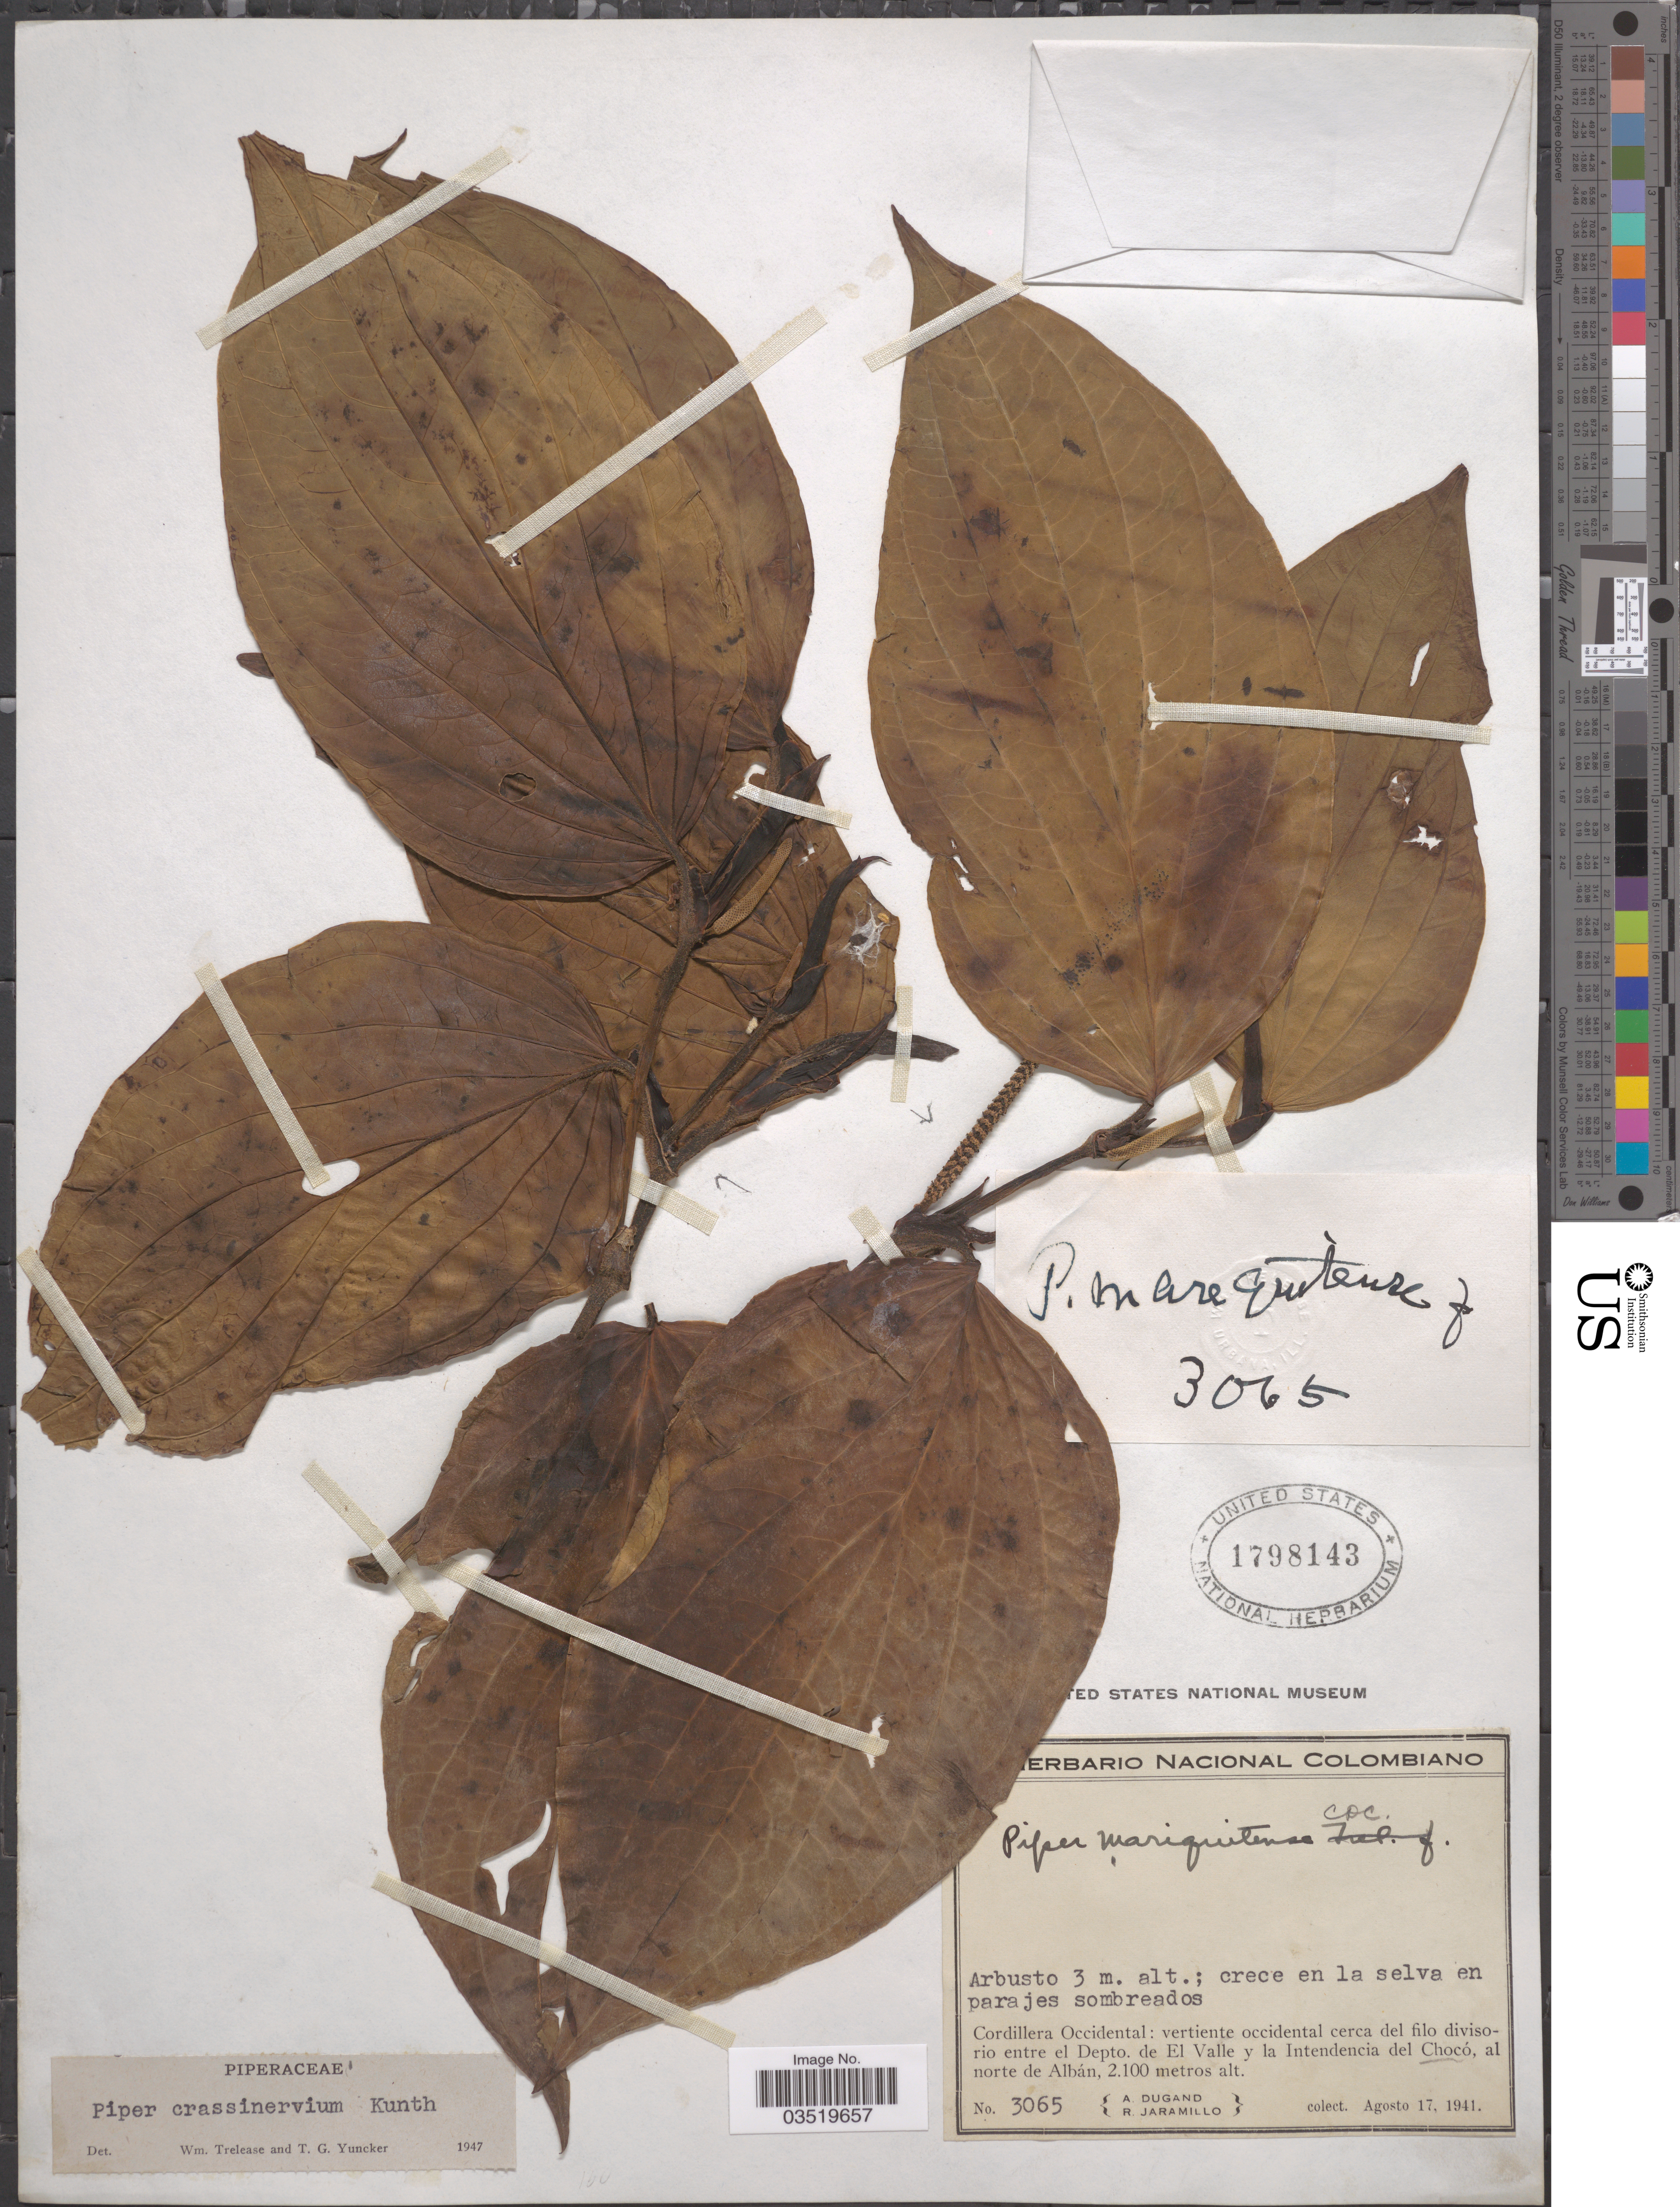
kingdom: Plantae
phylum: Tracheophyta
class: Magnoliopsida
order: Piperales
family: Piperaceae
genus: Piper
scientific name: Piper crassinervium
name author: Kunth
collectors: A. Dugand & R. Jaramillo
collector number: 3065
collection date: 1941-08-17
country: Colombia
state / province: Chocó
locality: Cordillera Occidental: vertiente occidental cerca del filo divisorio entre el Depto. de El Valle y la Intendencia del Chocó, al norte de Albán.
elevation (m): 2100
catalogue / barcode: US 1798143